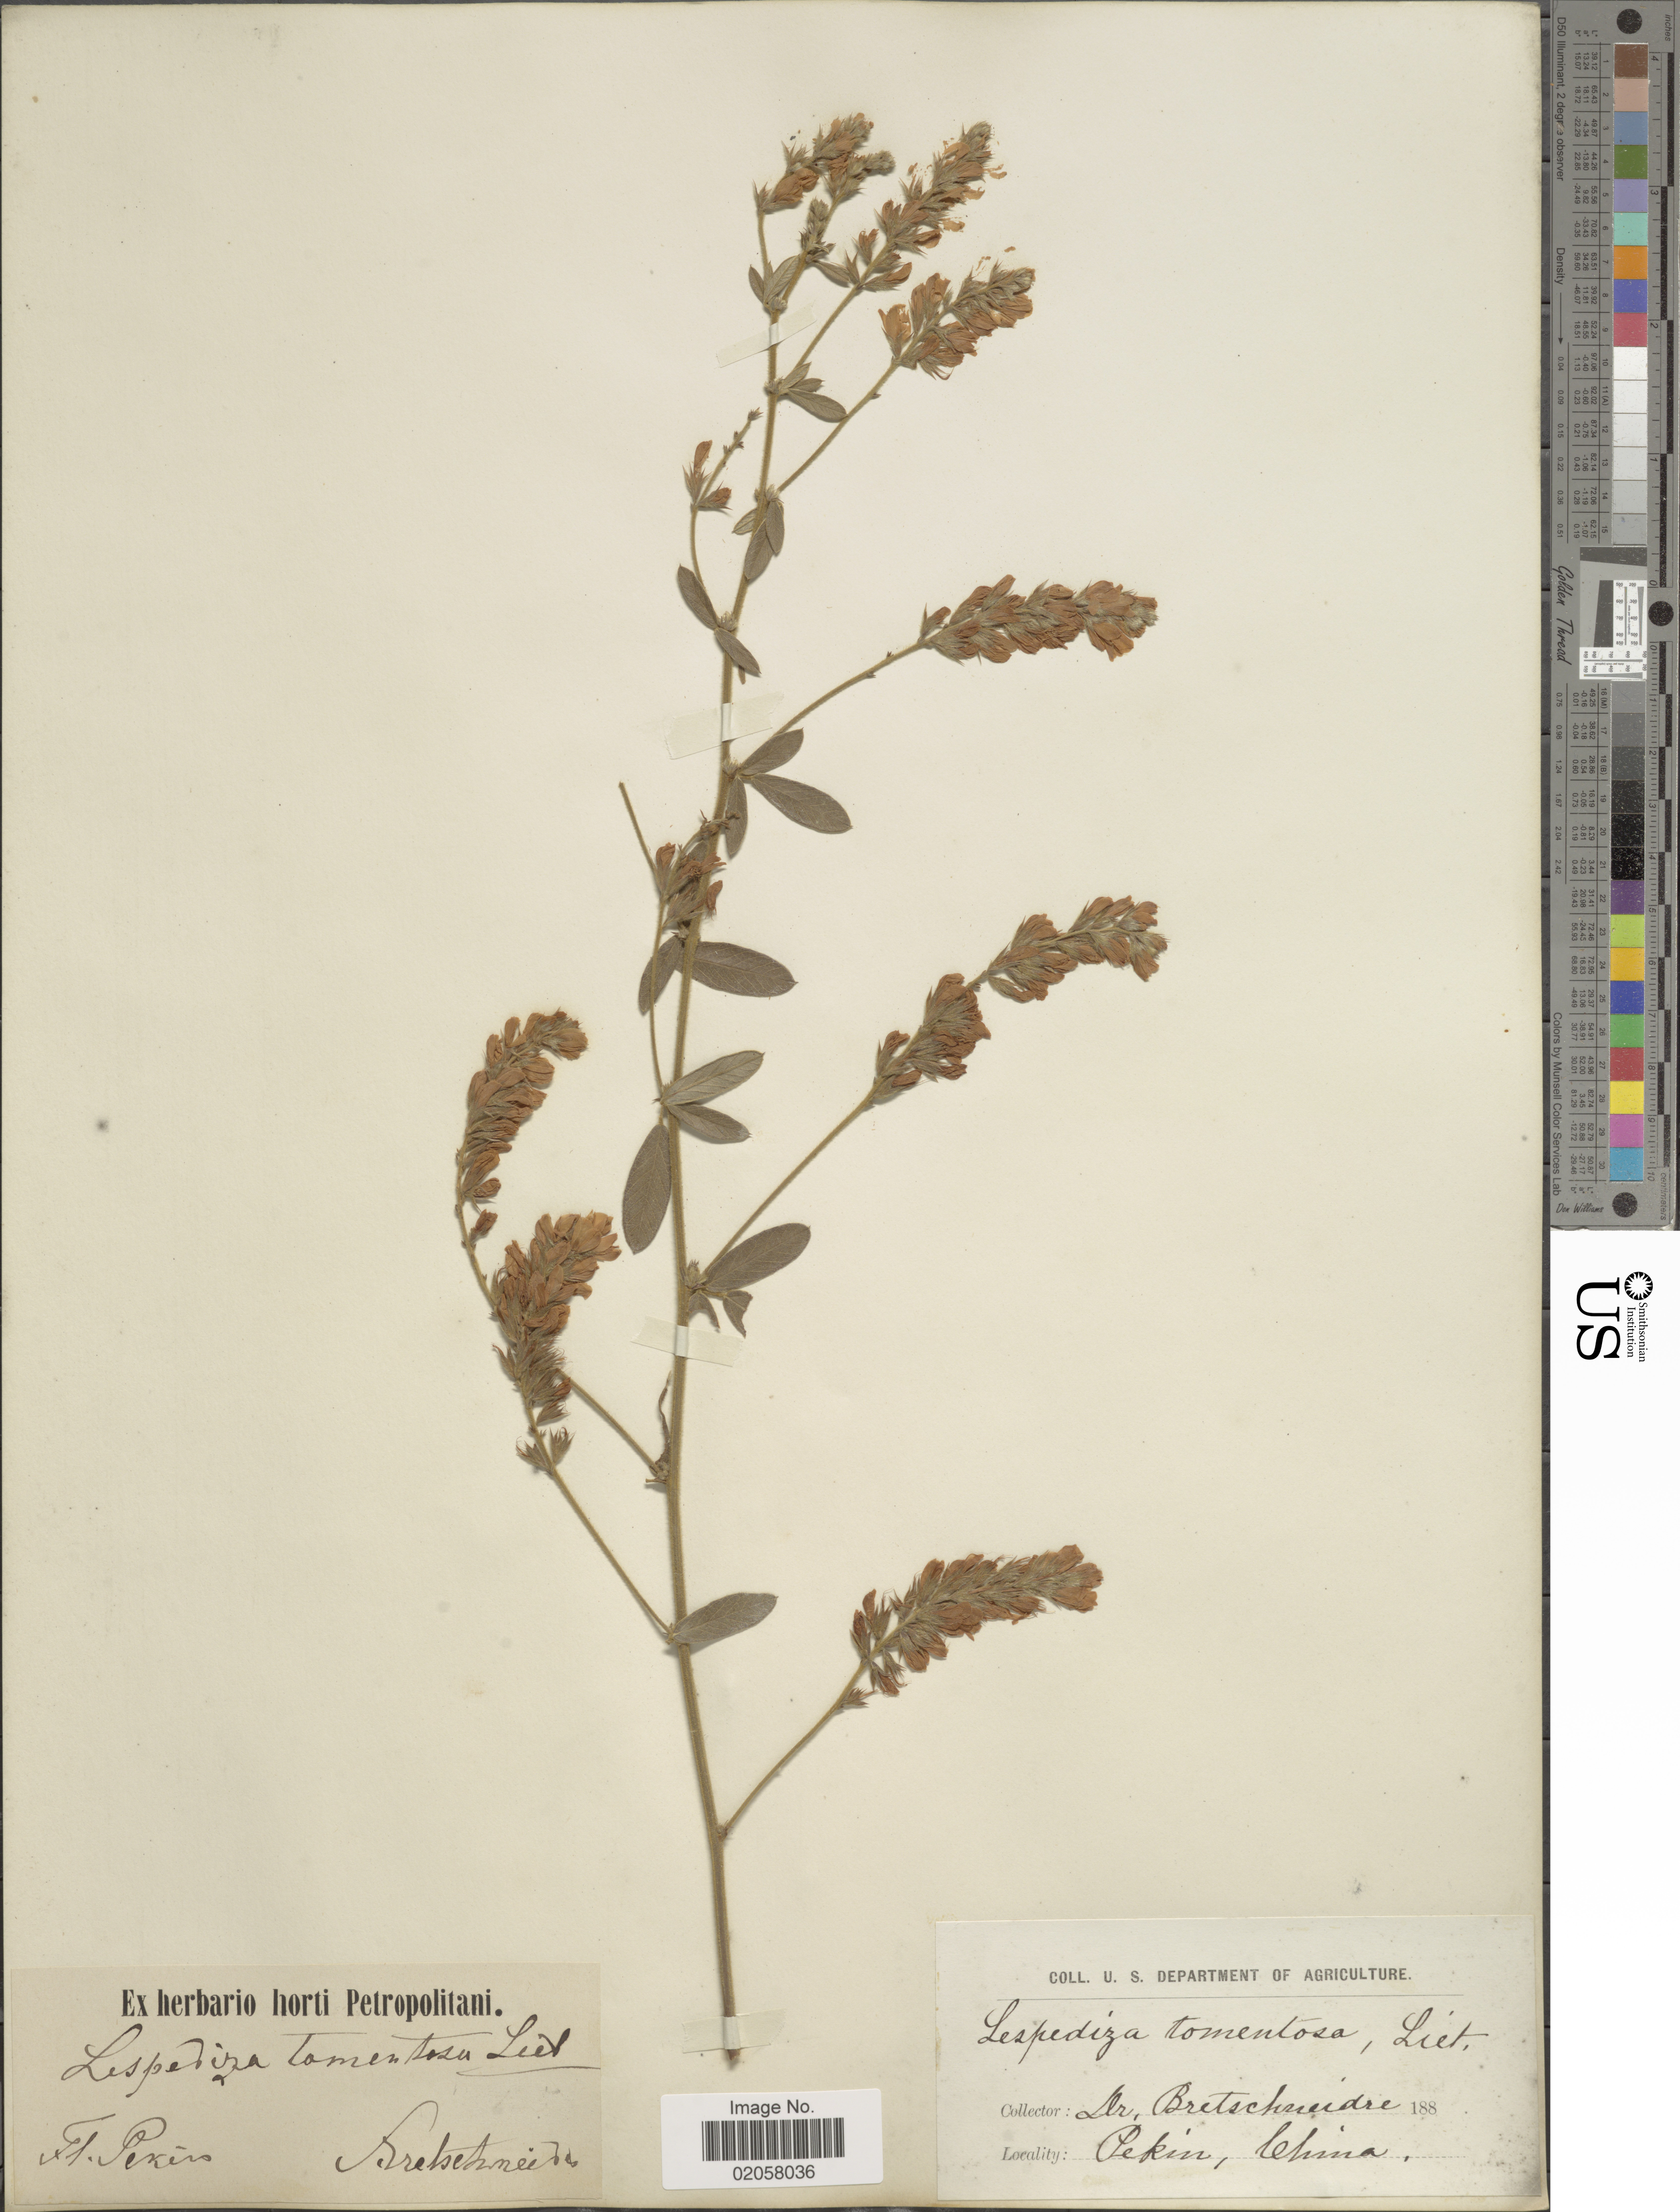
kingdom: Plantae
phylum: Tracheophyta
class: Magnoliopsida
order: Fabales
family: Fabaceae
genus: Lespedeza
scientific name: Lespedeza tomentosa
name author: (Thunb.) Siebold ex Maxim.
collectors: Bretschneidre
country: China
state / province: Beijing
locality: Pekin